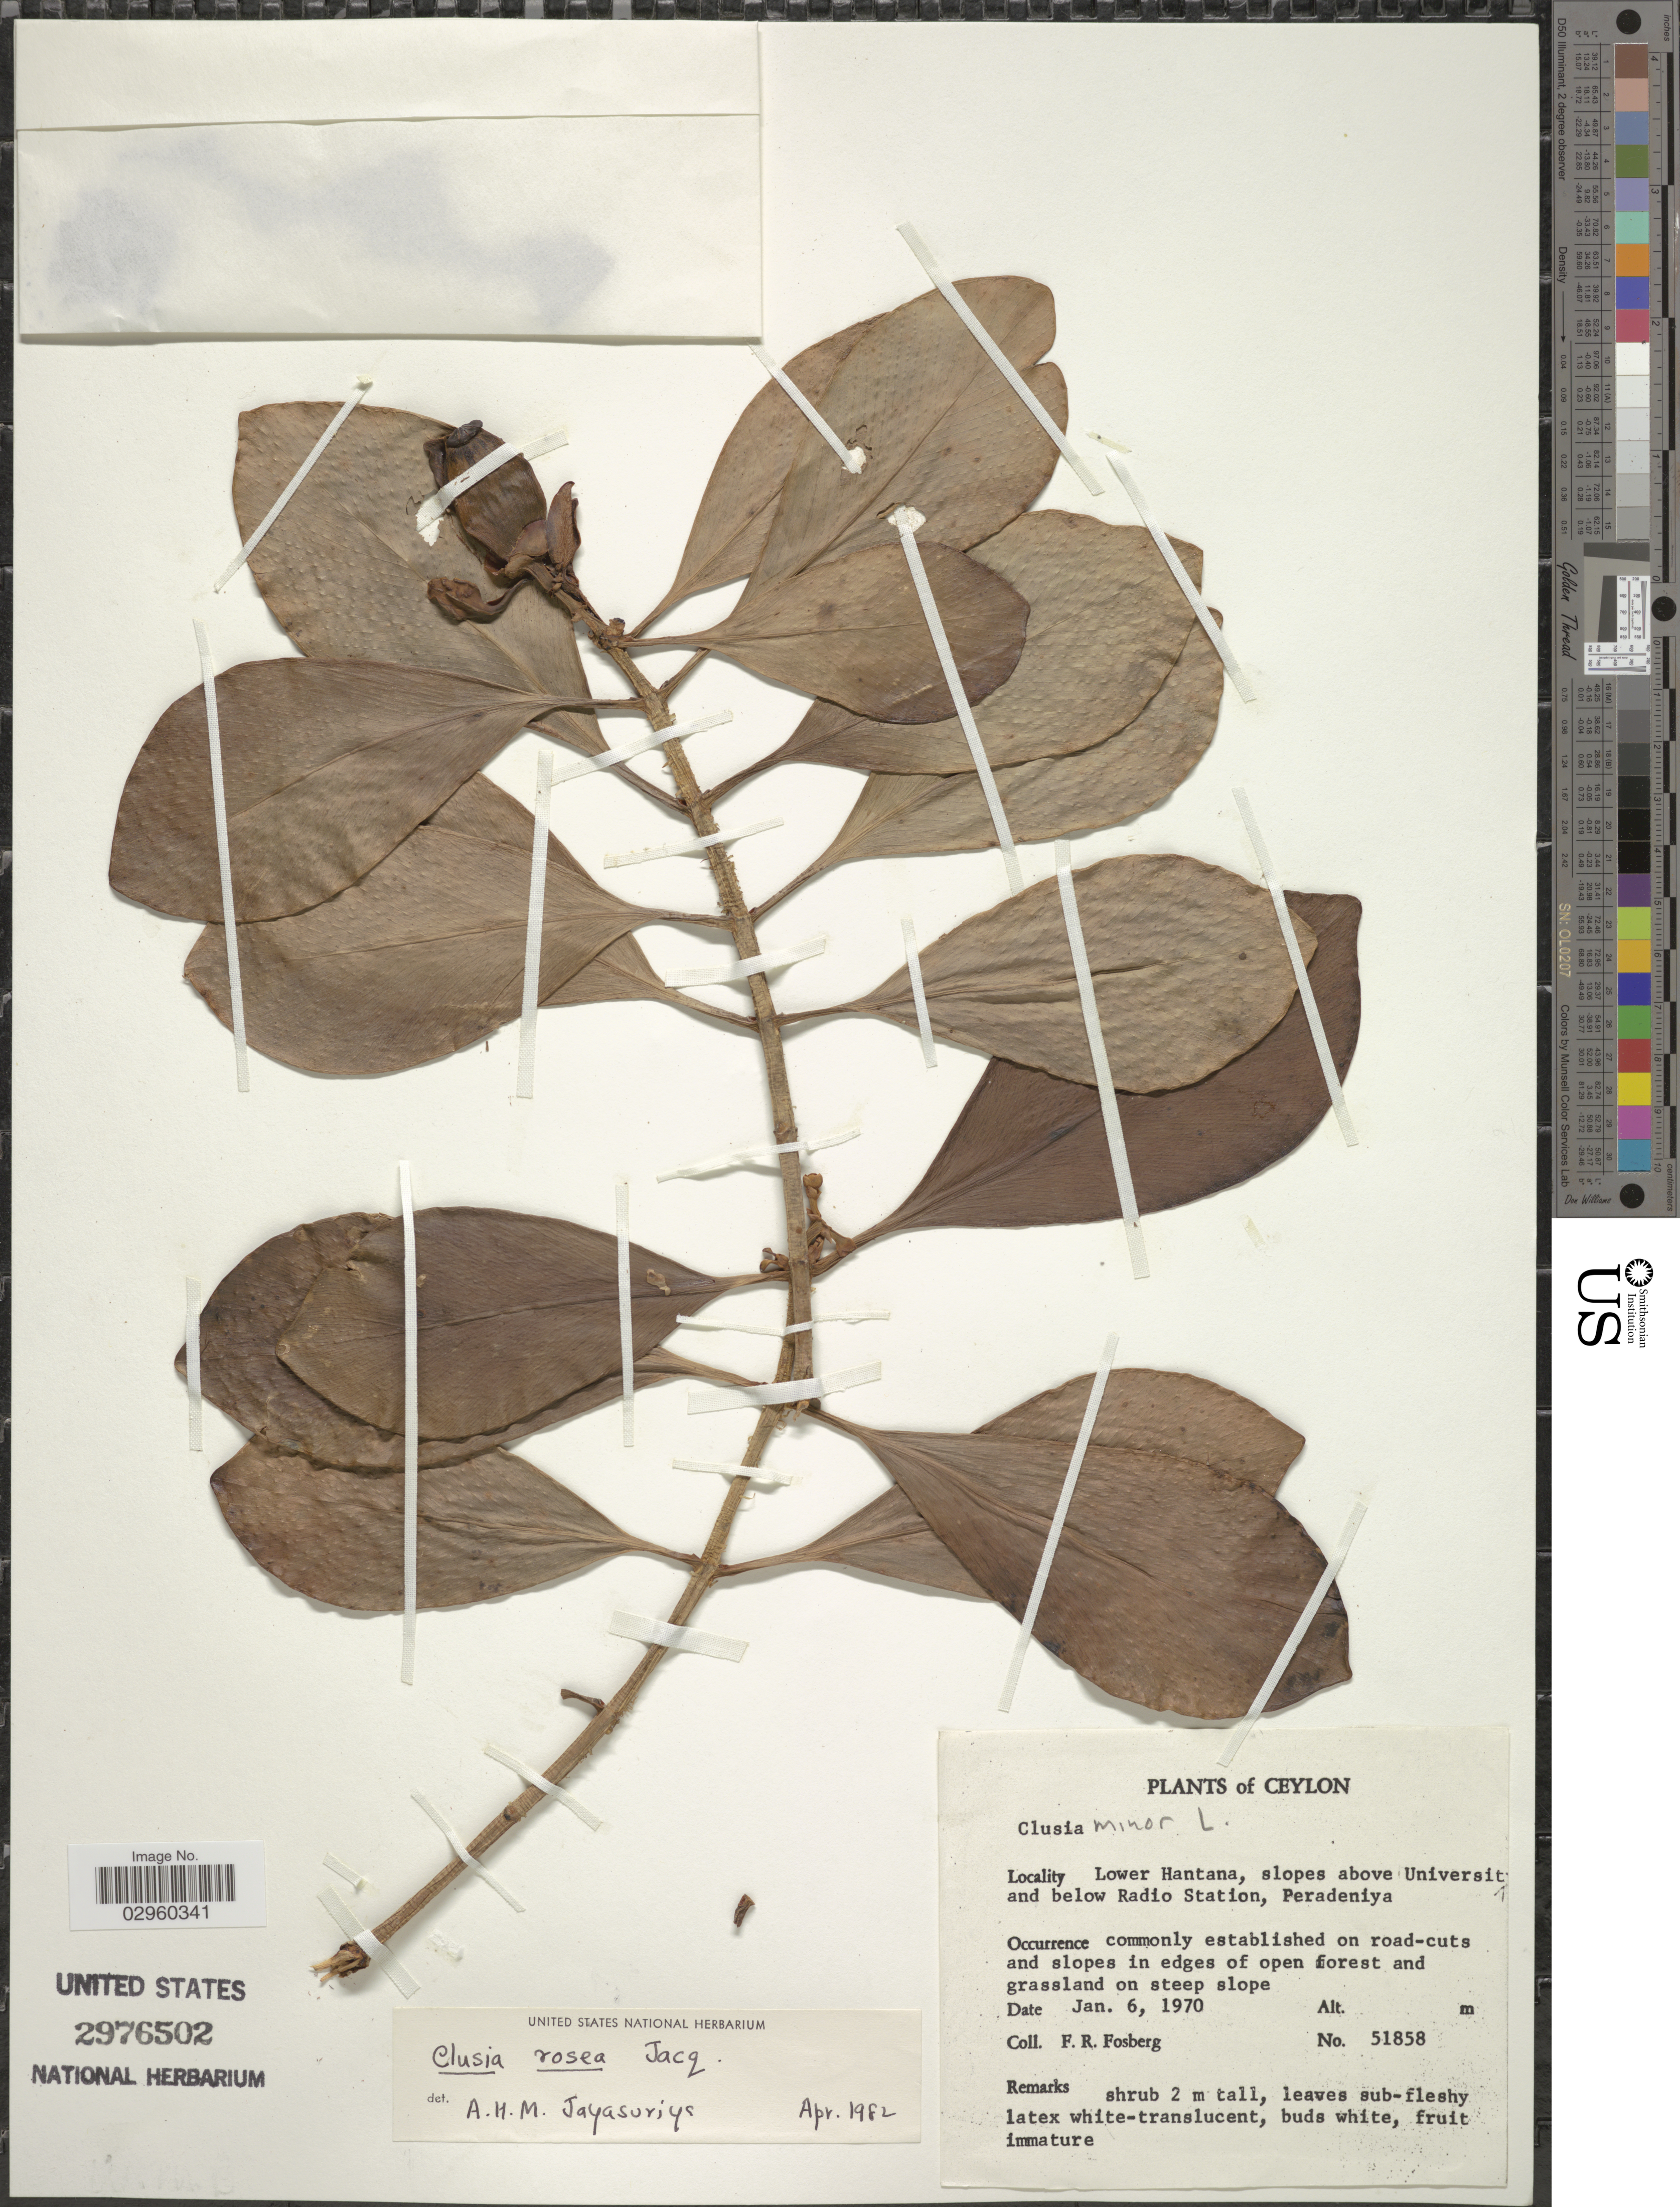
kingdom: Plantae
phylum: Tracheophyta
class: Magnoliopsida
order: Malpighiales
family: Clusiaceae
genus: Clusia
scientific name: Clusia minor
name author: L.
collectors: F. R. Fosberg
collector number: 51858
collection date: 1970-01-06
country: Sri Lanka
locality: Ceylon, Lower Hantana, slopes above University and below Radio Station, Peradeniya.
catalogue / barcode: US 2976502